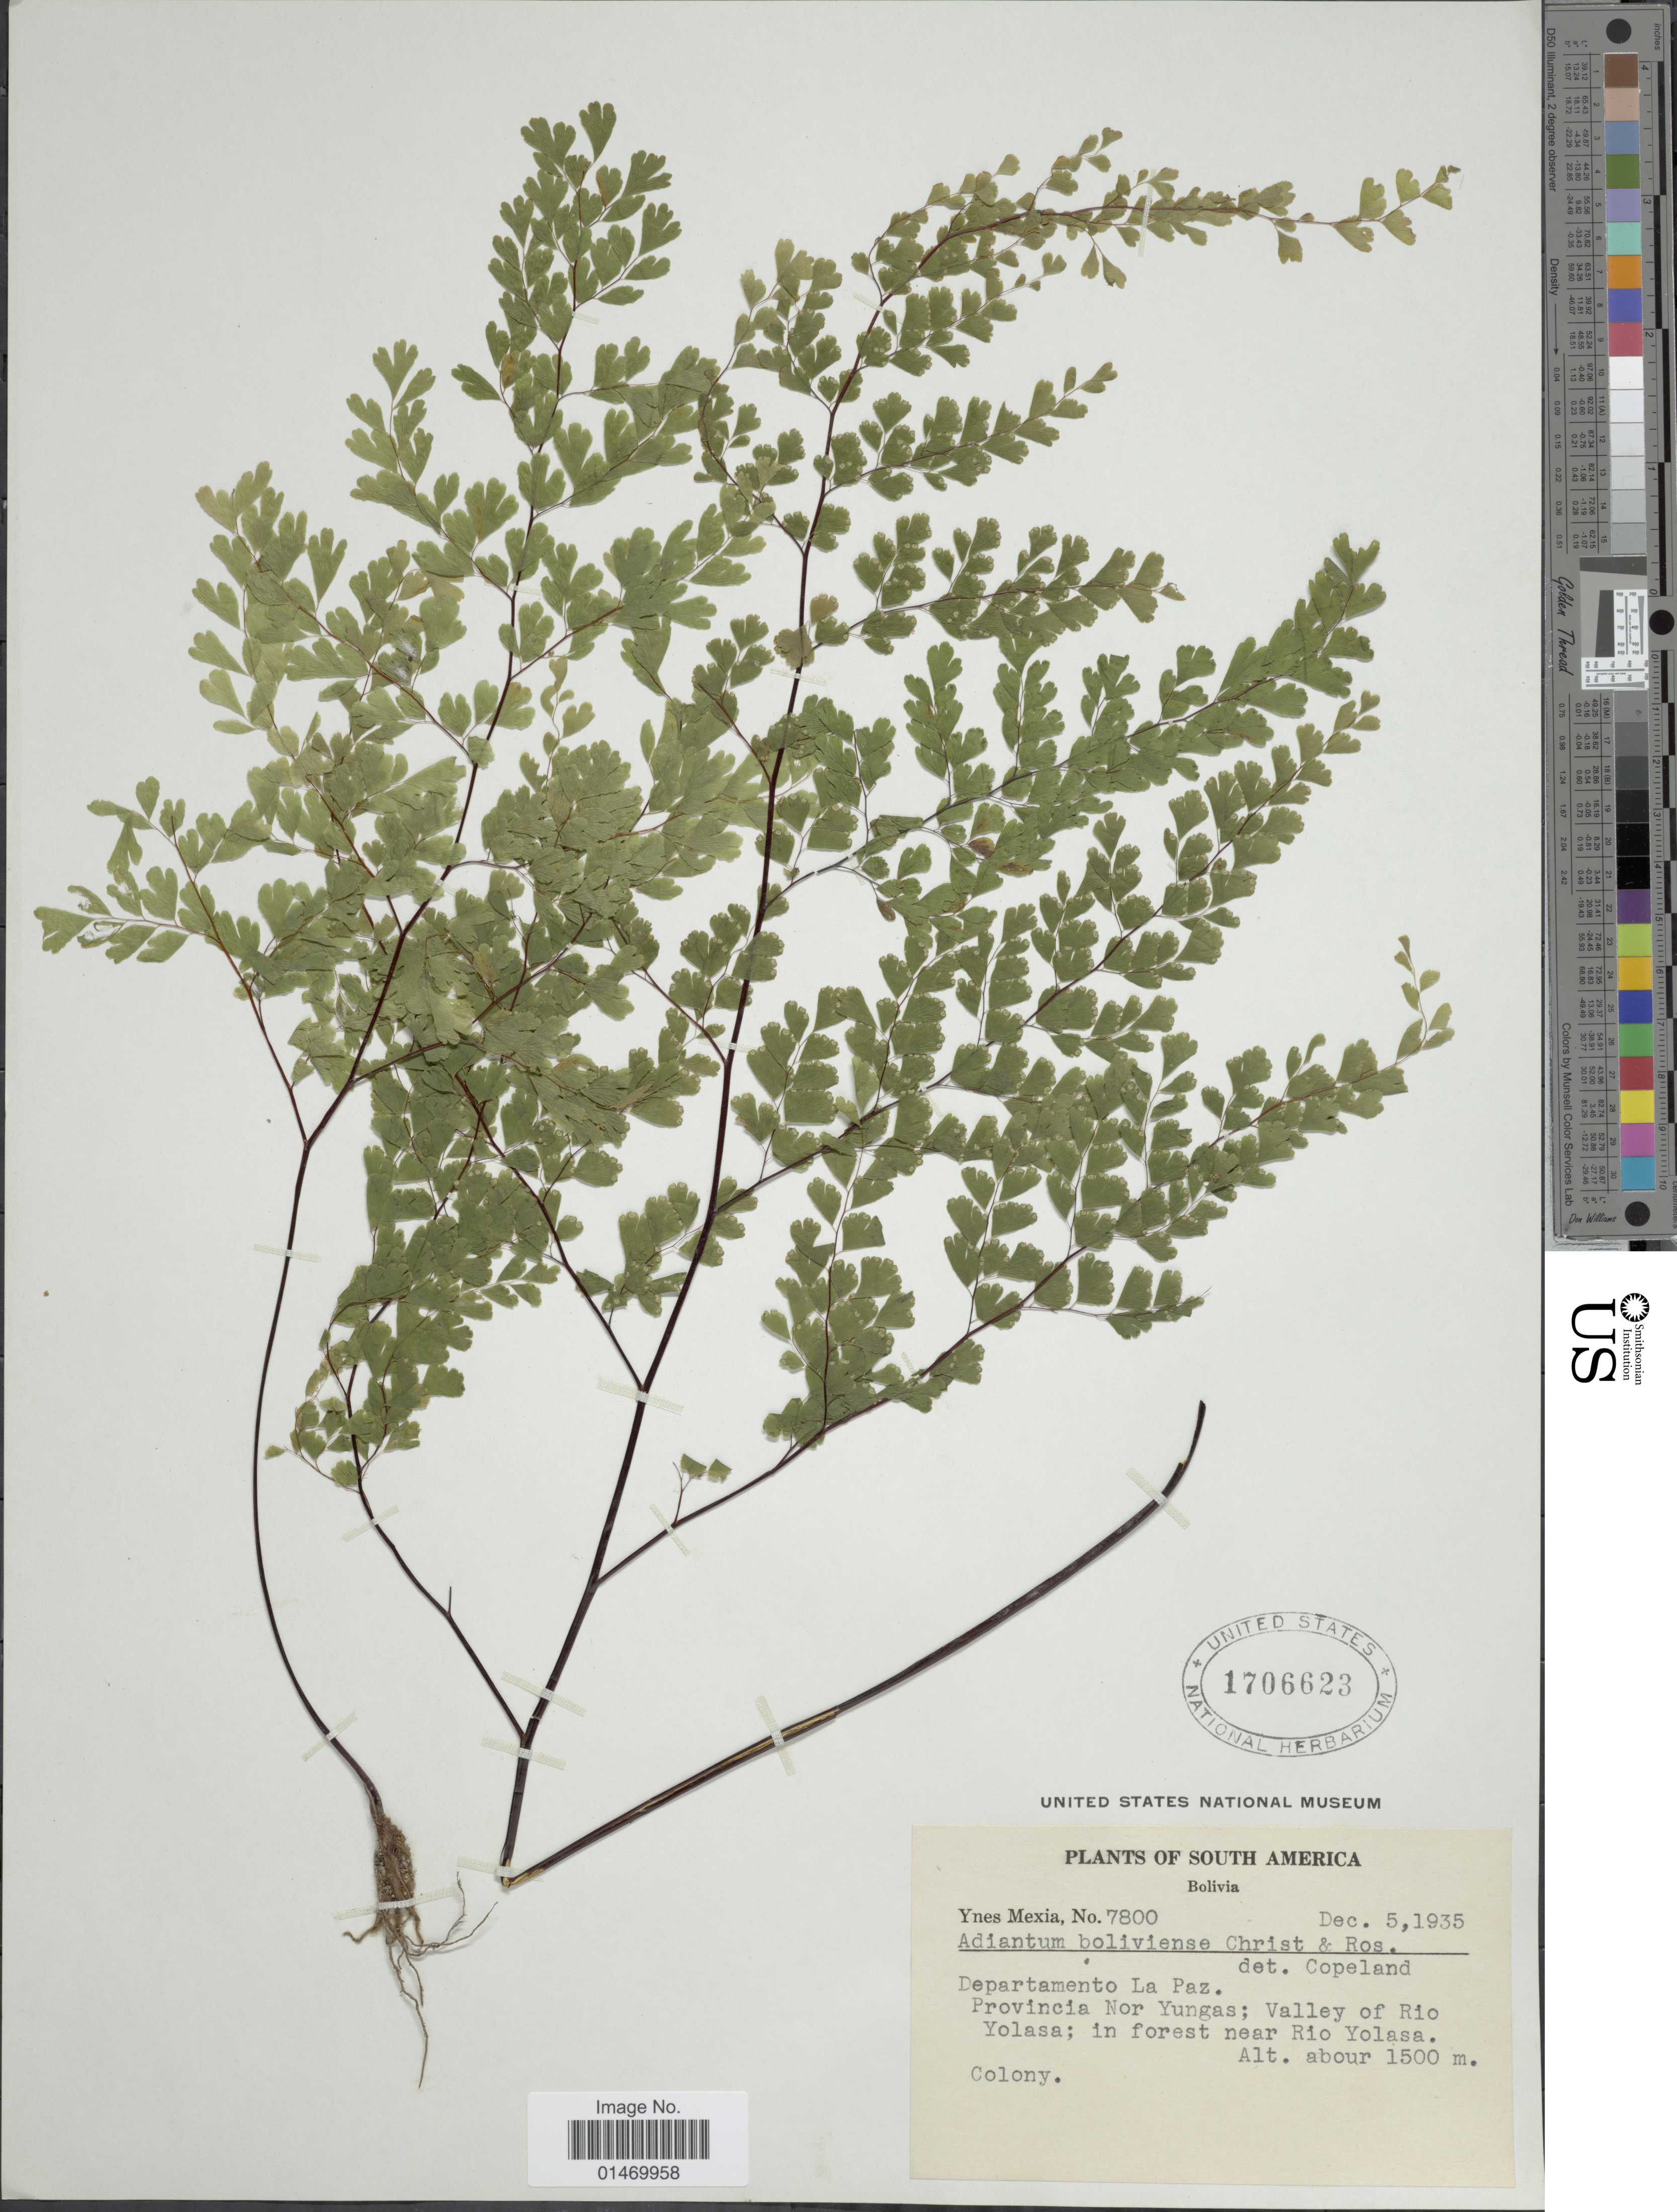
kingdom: Plantae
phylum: Tracheophyta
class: Polypodiopsida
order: Polypodiales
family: Pteridaceae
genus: Adiantum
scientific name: Adiantum boliviense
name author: Christ & Rosenst.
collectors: Y. Mexia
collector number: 7800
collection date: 1935-12-05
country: Bolivia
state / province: La Paz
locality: Bolivia, Provincia Nor Yungas; Valley of Rio Yolasa; in forest near Rio Yolasa.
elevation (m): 1500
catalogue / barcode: US 1706623